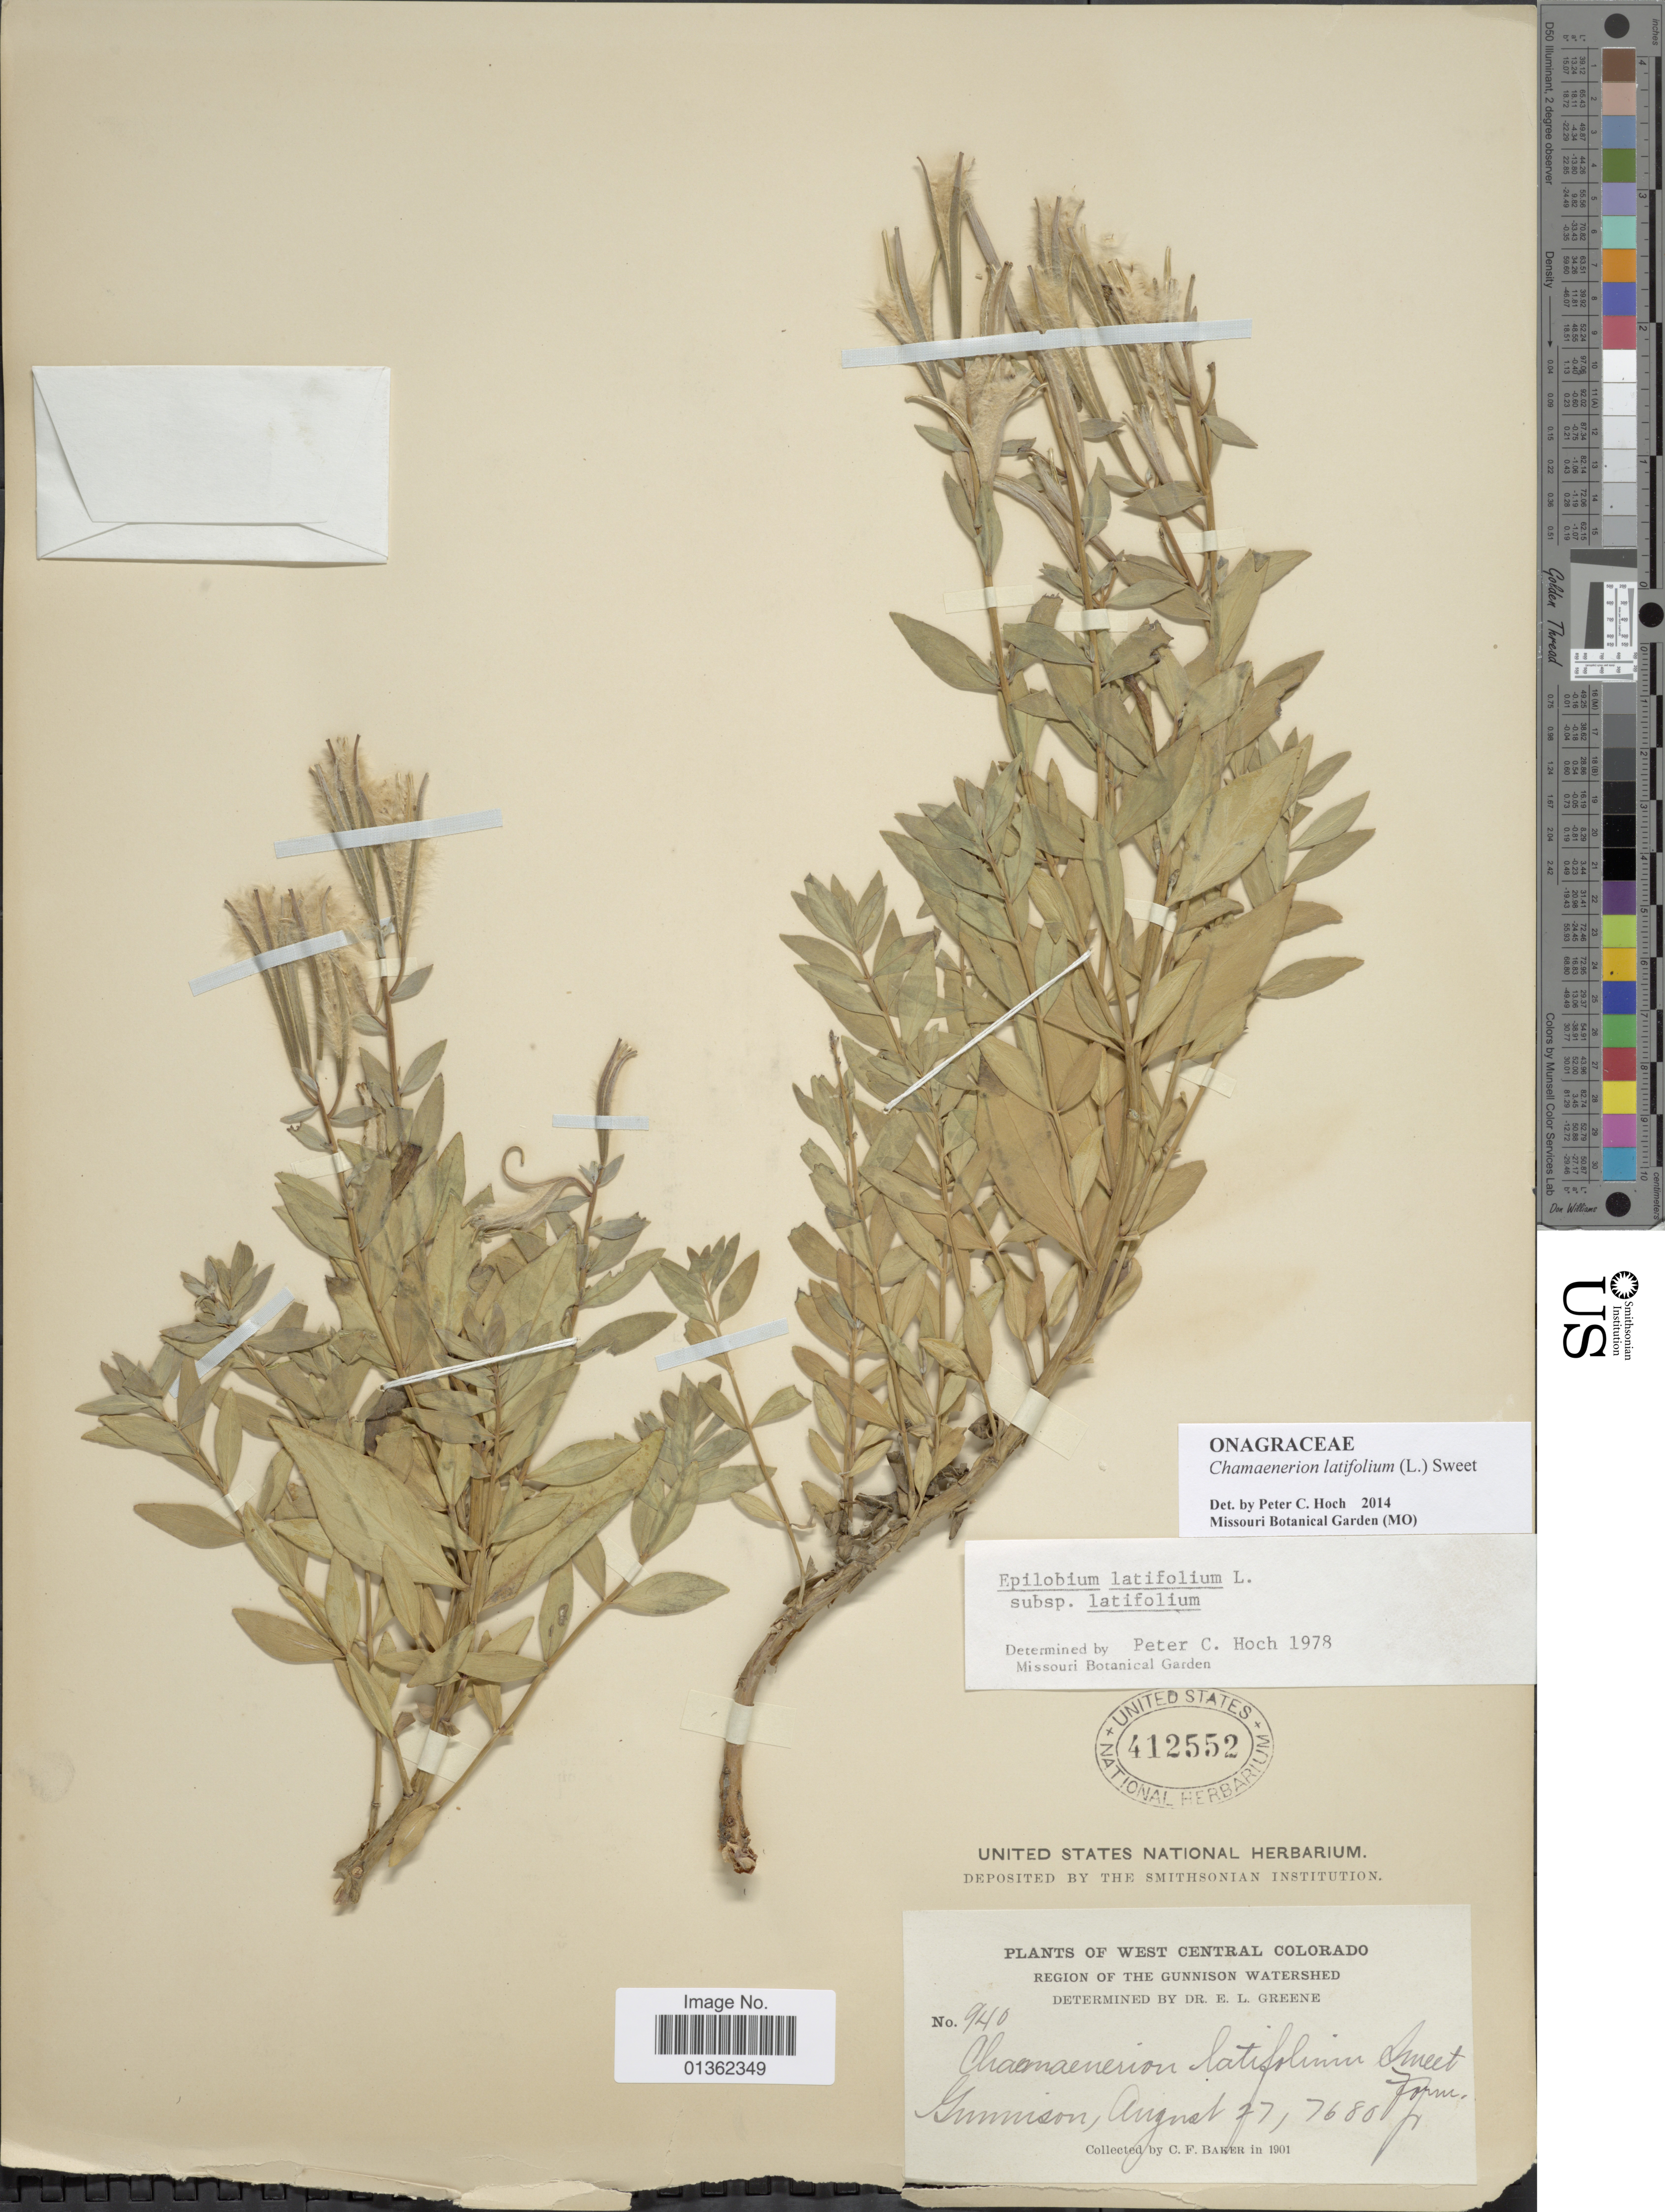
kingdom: Plantae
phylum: Tracheophyta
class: Magnoliopsida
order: Myrtales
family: Onagraceae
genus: Chamaenerion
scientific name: Chamaenerion latifolium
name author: (L.) Th. Fr. & Lange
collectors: C. F. Baker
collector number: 940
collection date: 1901-08-27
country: United States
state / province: Colorado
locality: West Central Colorado. Region of the Gunnison Watershed.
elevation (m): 2341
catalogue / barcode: US 412552